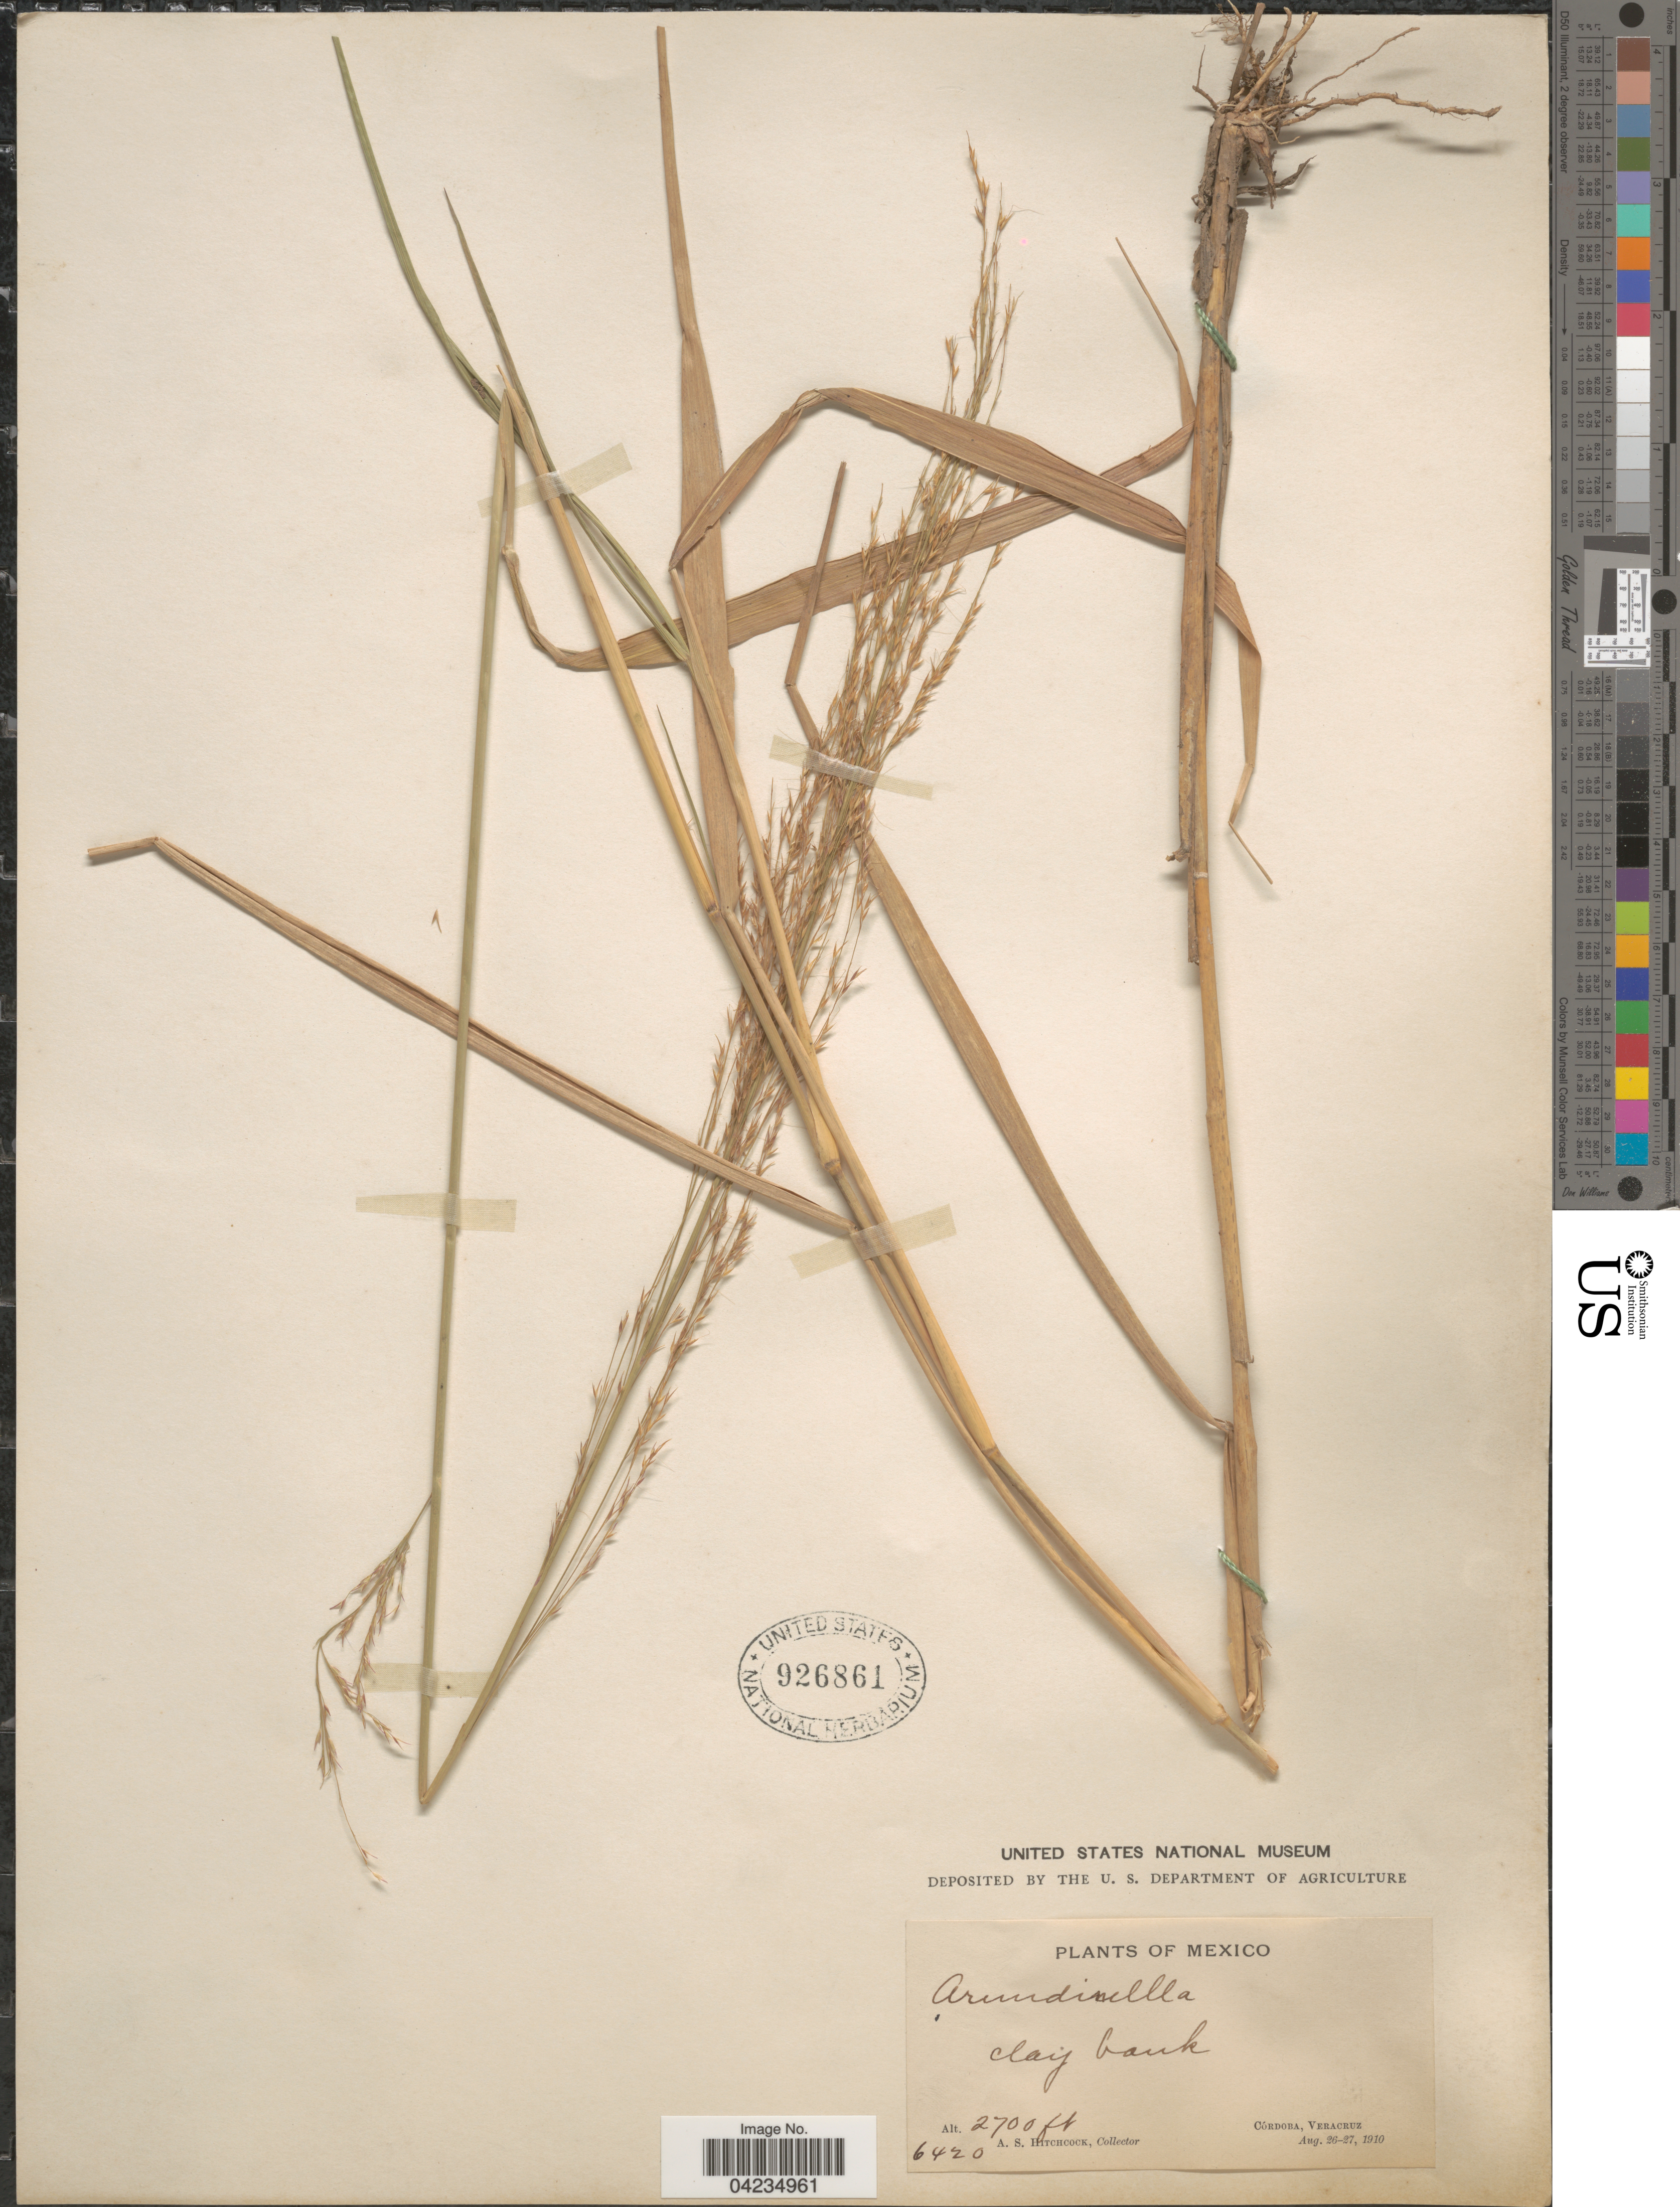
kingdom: Plantae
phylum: Tracheophyta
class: Liliopsida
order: Poales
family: Poaceae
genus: Arundinella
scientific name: Arundinella berteroniana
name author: (Schult.) Hitchc. & Chase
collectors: A. S. Hitchcock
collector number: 6420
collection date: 1910-08-26/1910-08-27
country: Mexico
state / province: Veracruz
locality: Córdoba, Veracruz.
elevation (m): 823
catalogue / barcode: US 926861